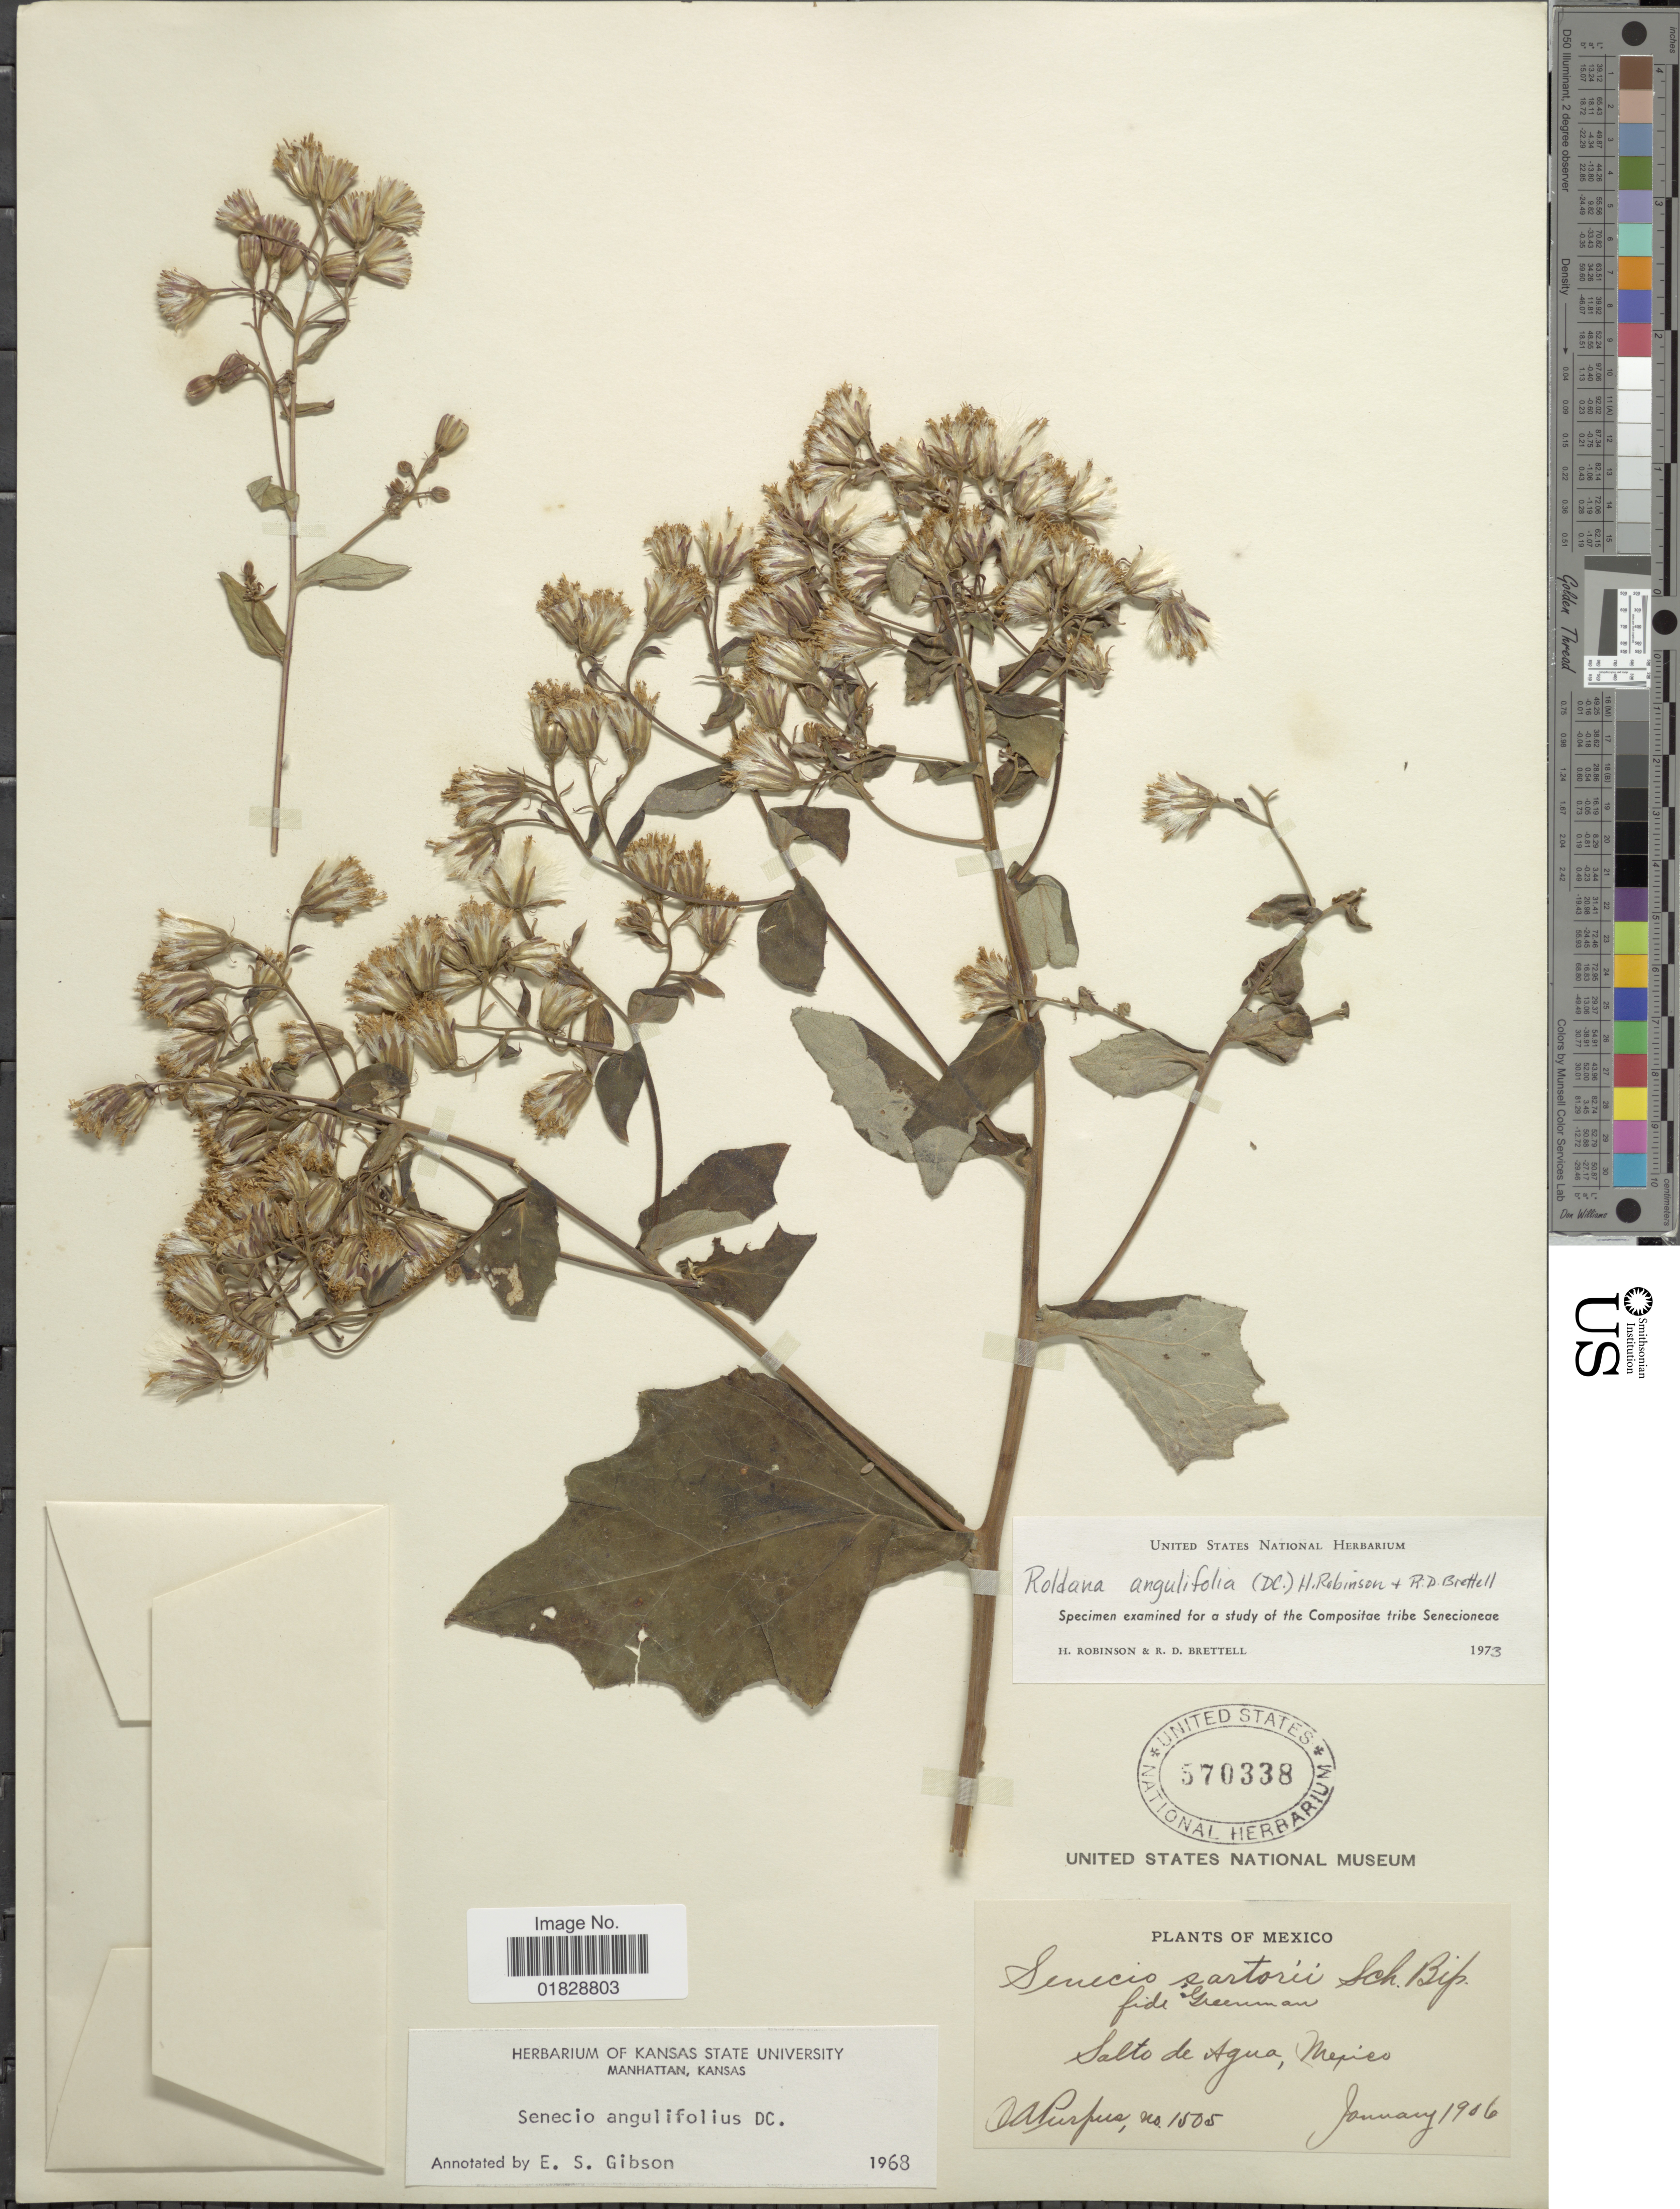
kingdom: Plantae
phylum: Tracheophyta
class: Magnoliopsida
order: Asterales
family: Asteraceae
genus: Roldana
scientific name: Roldana angulifolia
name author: (DC.) H. Rob. & Brettell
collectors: C. A. Purpus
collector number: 1505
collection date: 1906-01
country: Mexico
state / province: México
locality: Salto de Agua, Mexico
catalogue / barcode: US 570338